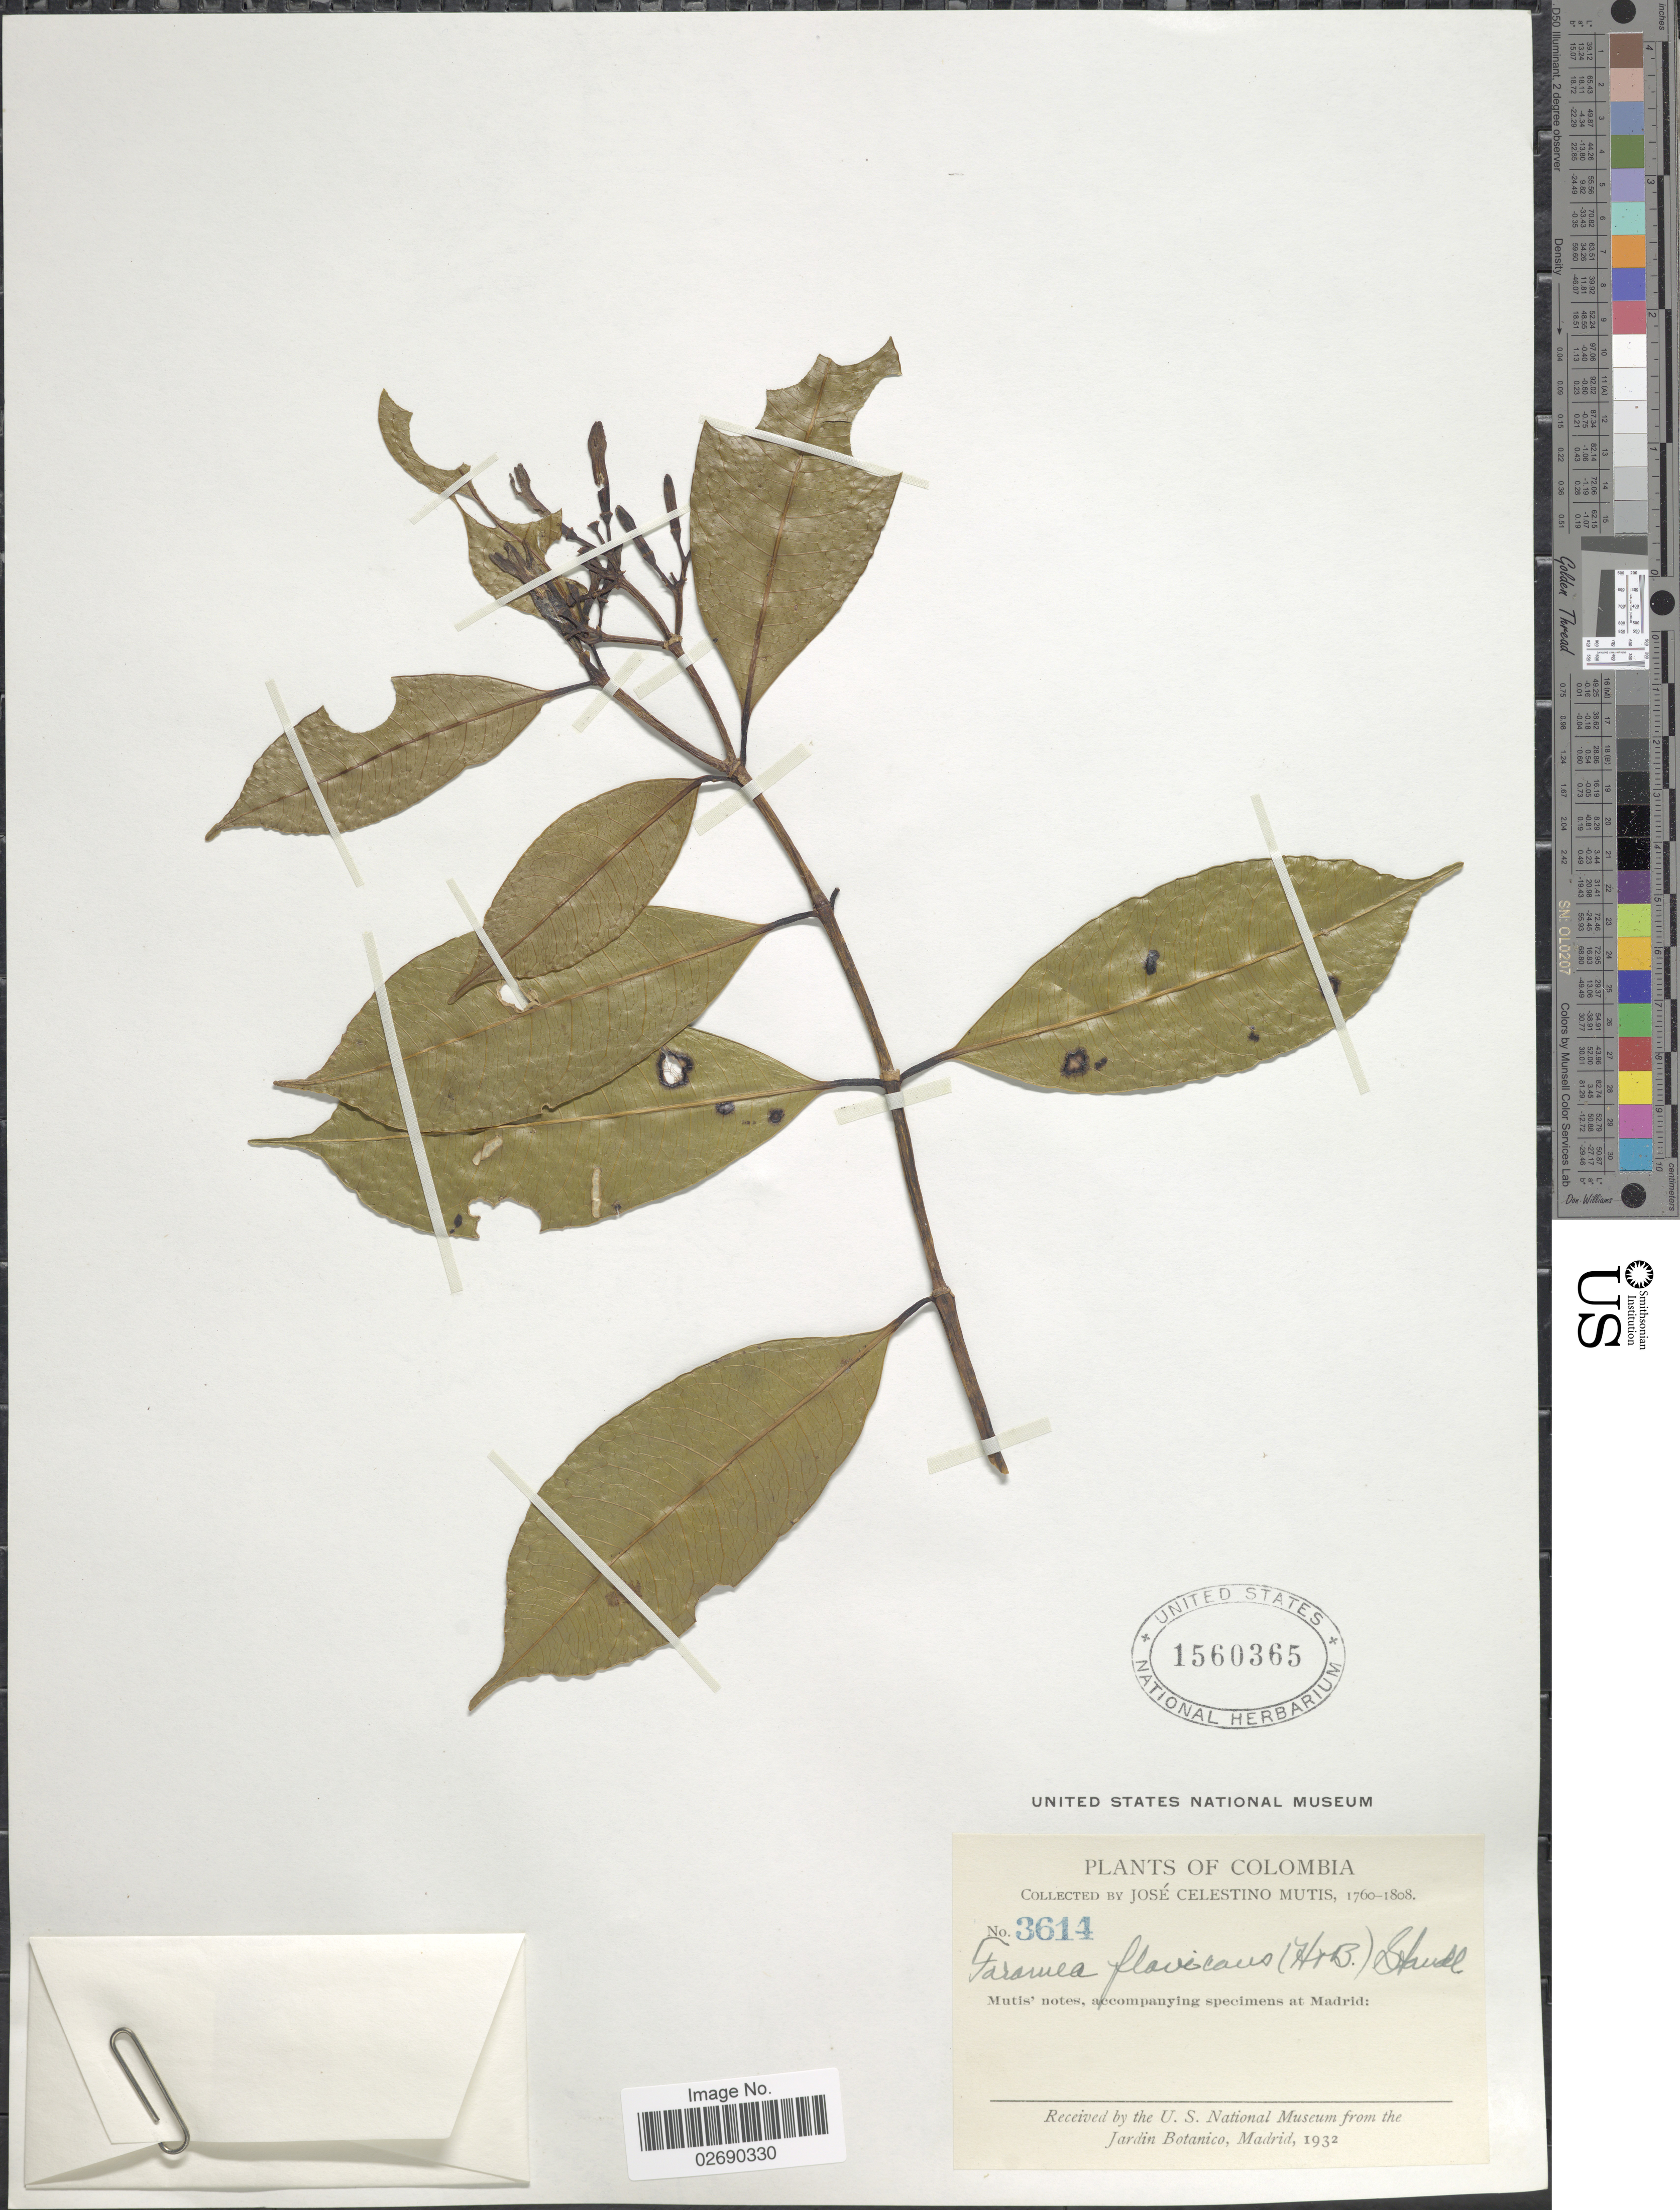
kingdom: Plantae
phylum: Tracheophyta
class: Magnoliopsida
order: Gentianales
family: Rubiaceae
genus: Faramea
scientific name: Faramea flavicans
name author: (Roem. & Schult.) Standl.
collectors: J. C. B. Mutis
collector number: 3614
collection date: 1760/1808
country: Colombia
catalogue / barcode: US 1560365